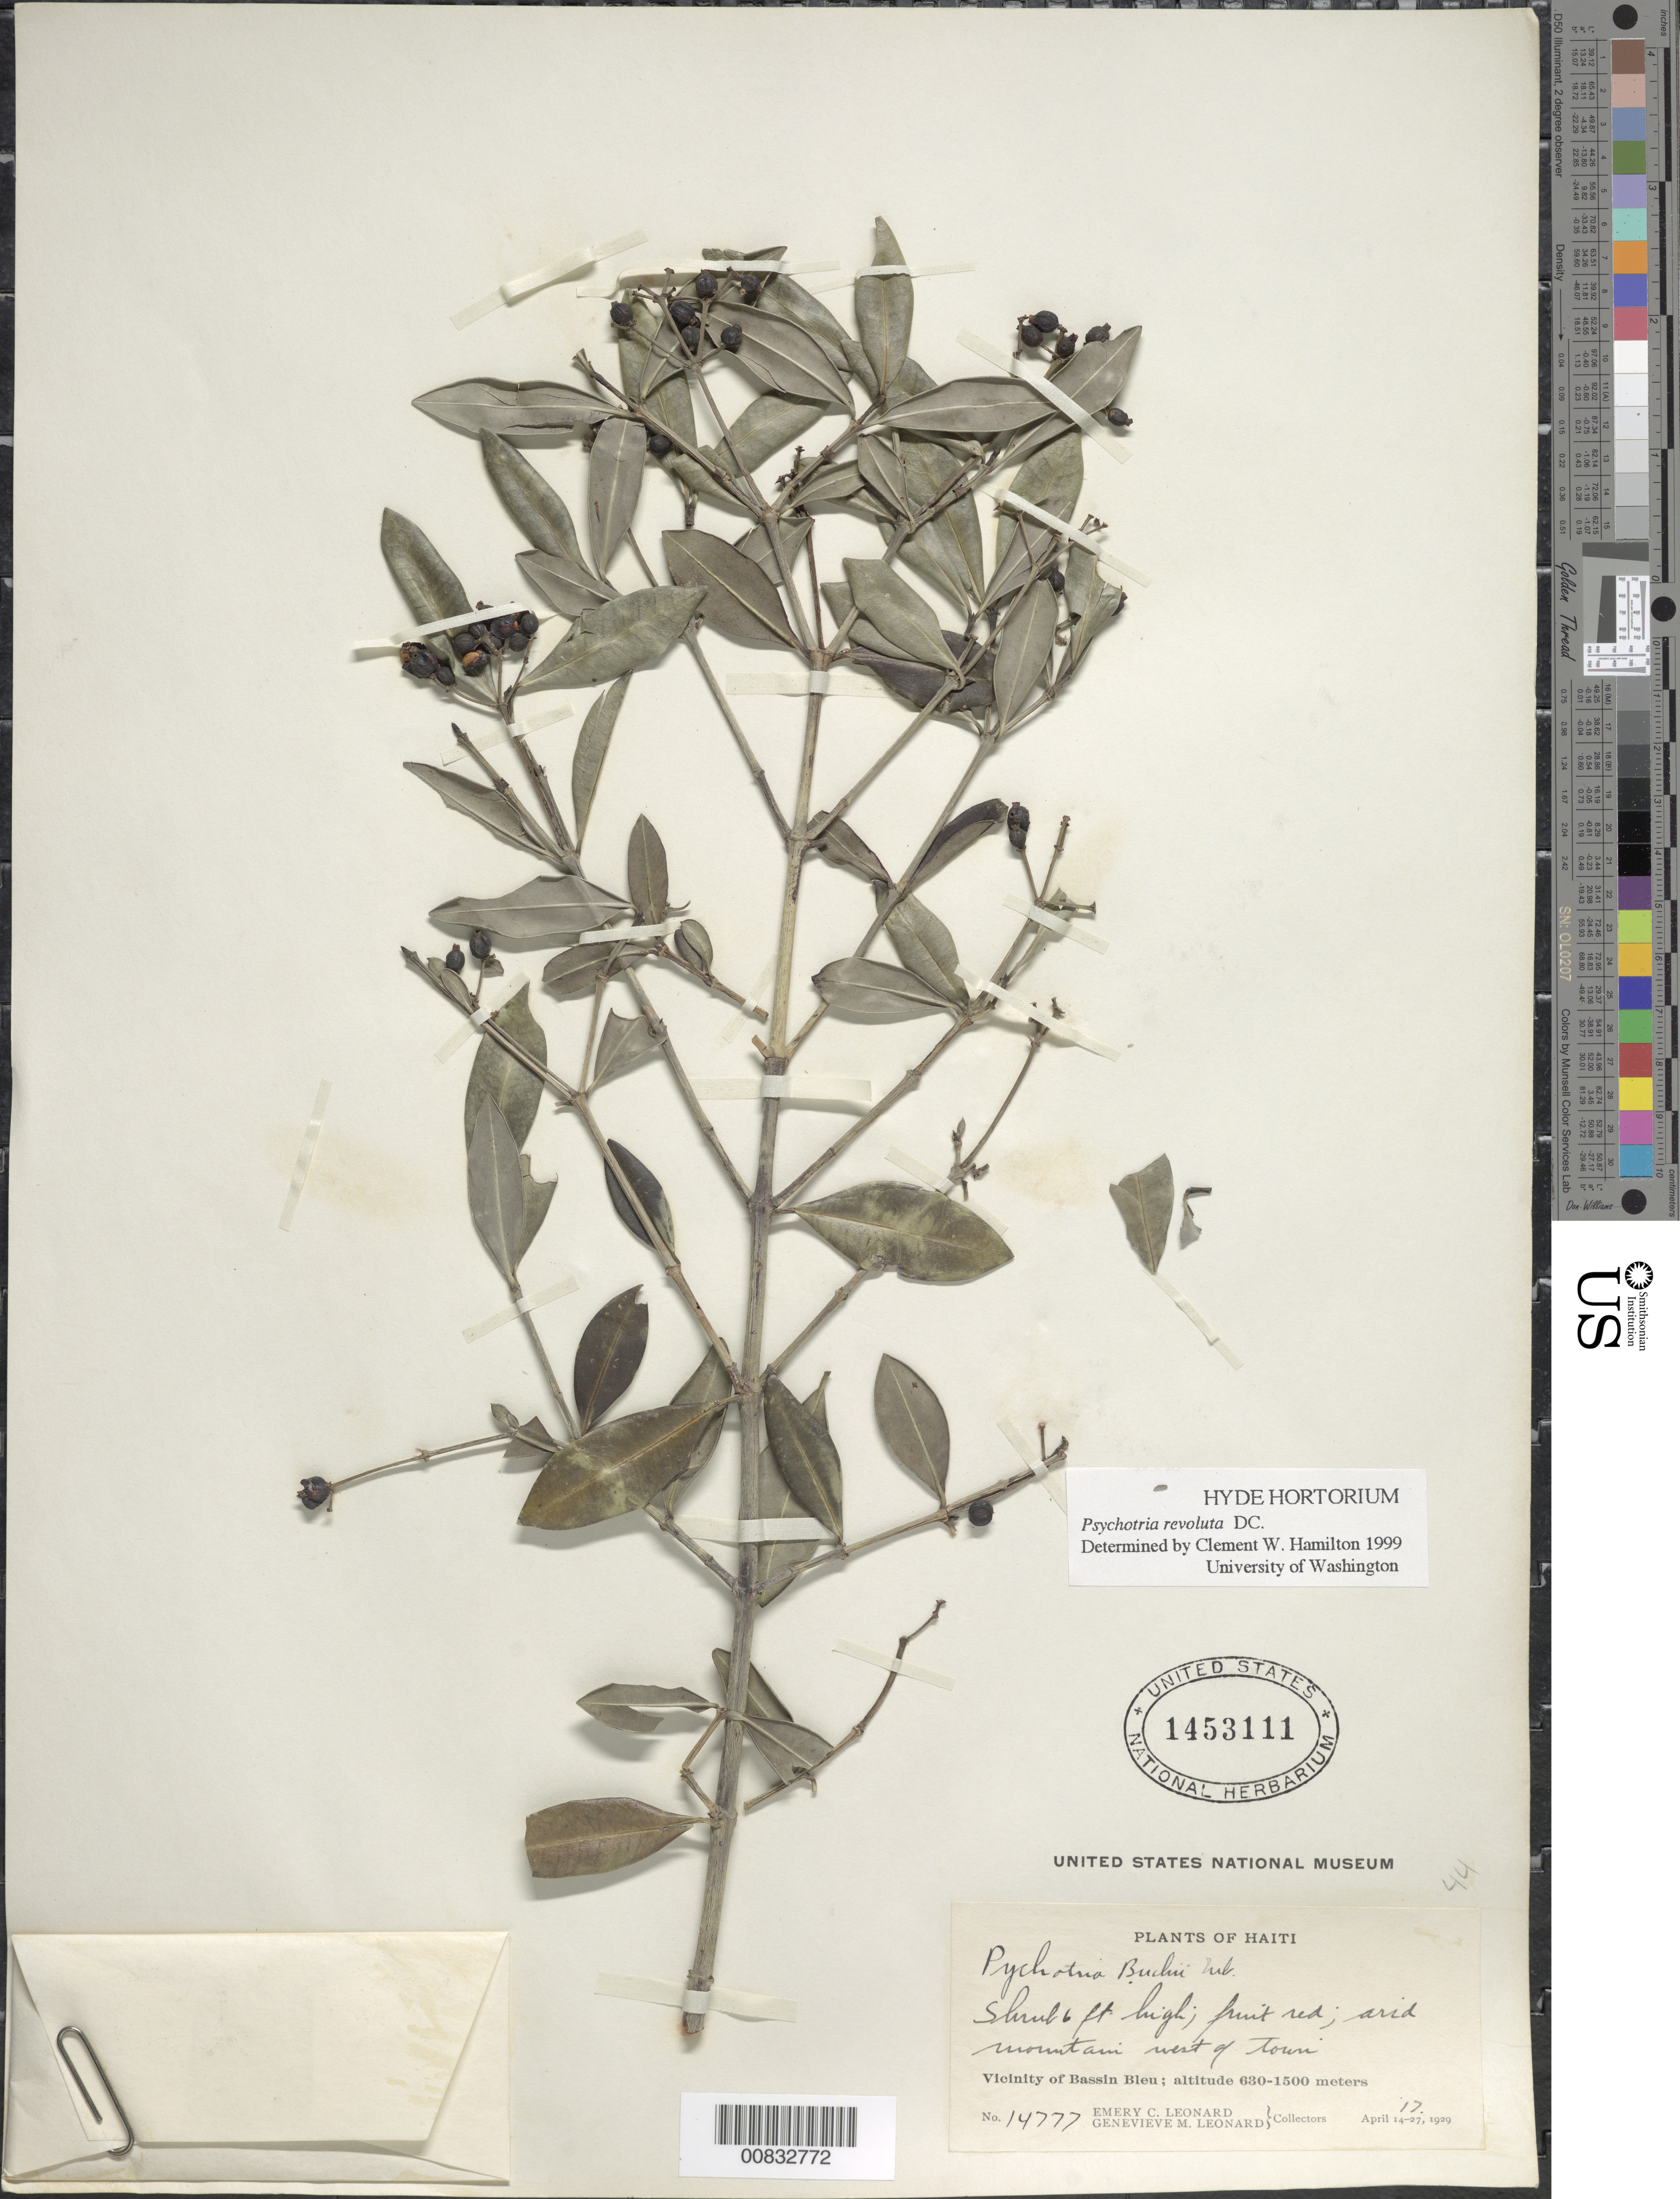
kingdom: Plantae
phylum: Tracheophyta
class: Magnoliopsida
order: Gentianales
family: Rubiaceae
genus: Psychotria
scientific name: Psychotria revoluta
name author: DC.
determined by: Hamilton, C. W.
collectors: E. C. Leonard & G. M. Leonard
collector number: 14777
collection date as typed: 17 Apr 1929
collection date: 1929-04-17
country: Haiti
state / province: Nord-Ouest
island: Hispaniola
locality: Vicinity of Bassin Bleu, W of town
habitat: Arid mountain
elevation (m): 630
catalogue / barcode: US 1453111